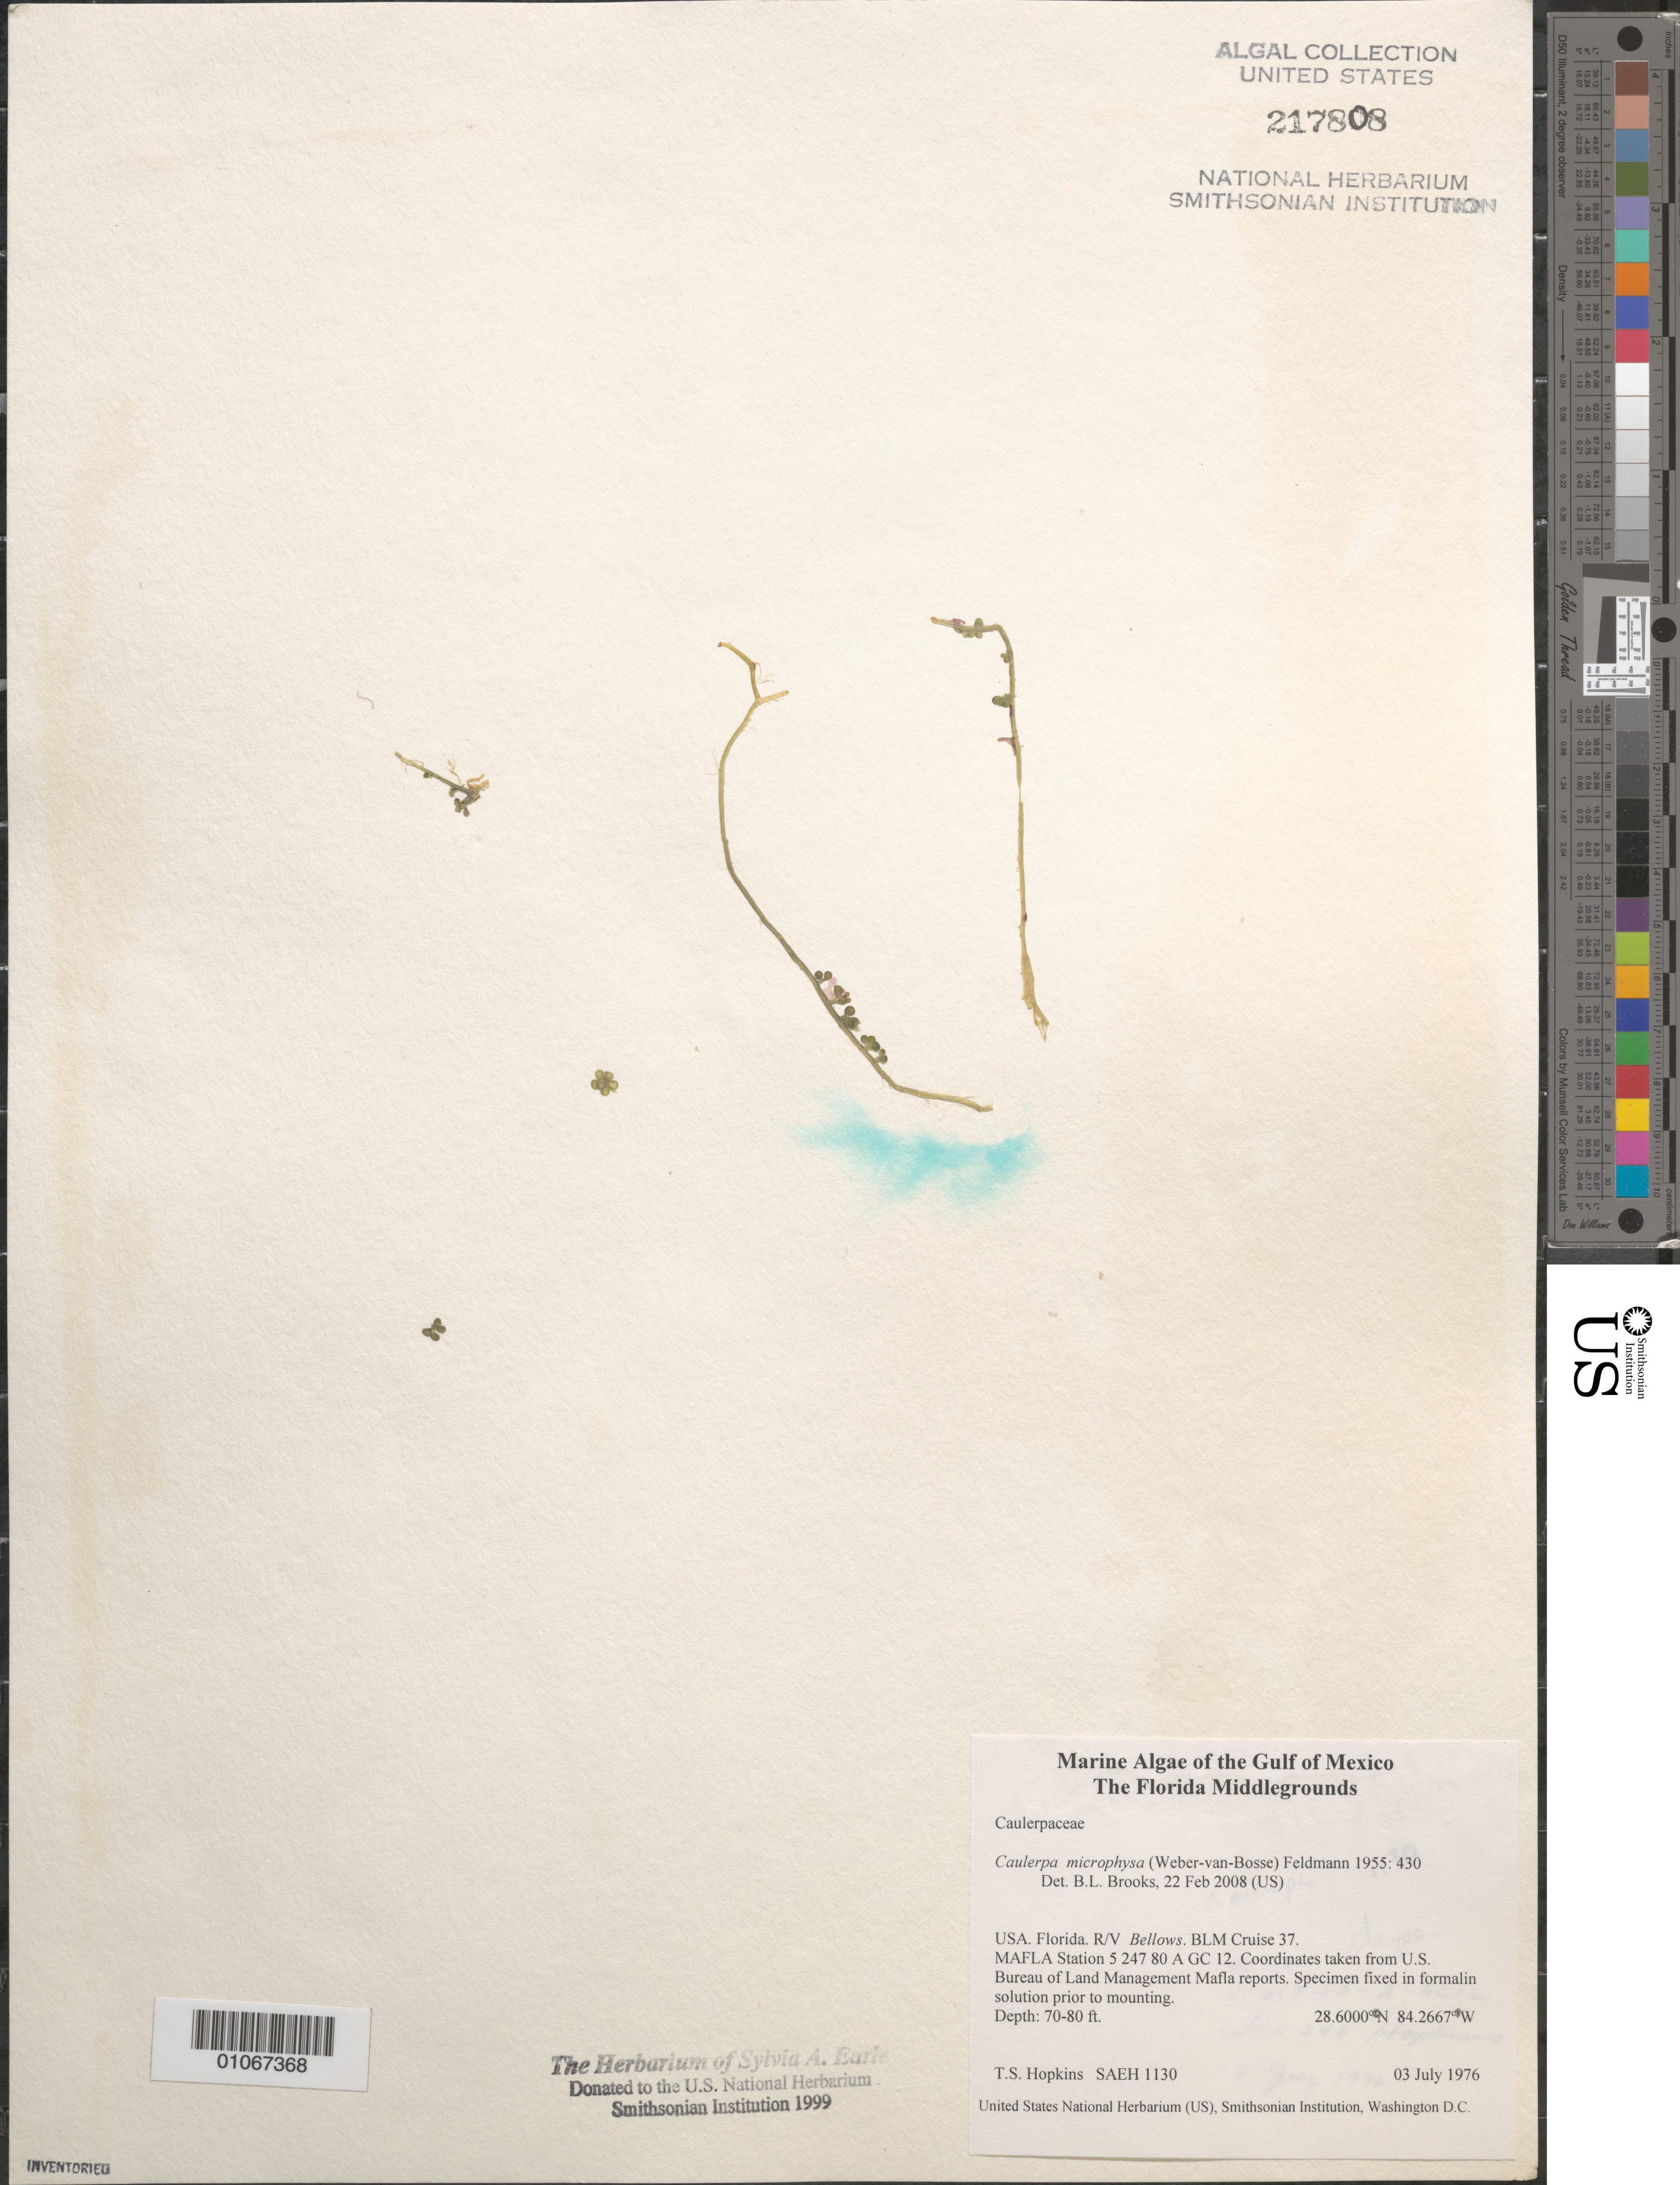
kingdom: Plantae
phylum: Chlorophyta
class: Ulvophyceae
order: Bryopsidales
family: Caulerpaceae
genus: Caulerpa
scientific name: Caulerpa microphysa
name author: (Weber Bosse) Feldmann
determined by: Brooks, B. L., (BOT), Smithsonian Institution - National Museum of Natural History (UNITED STATES)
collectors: T. Hopkins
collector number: SAEH 1130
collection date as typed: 03 Jul 1976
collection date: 1976-07-03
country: United States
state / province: Florida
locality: Florida Middle Grounds, Gulf of Mexico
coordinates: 28.6000 N, 84.2667 W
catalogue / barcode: US 217808